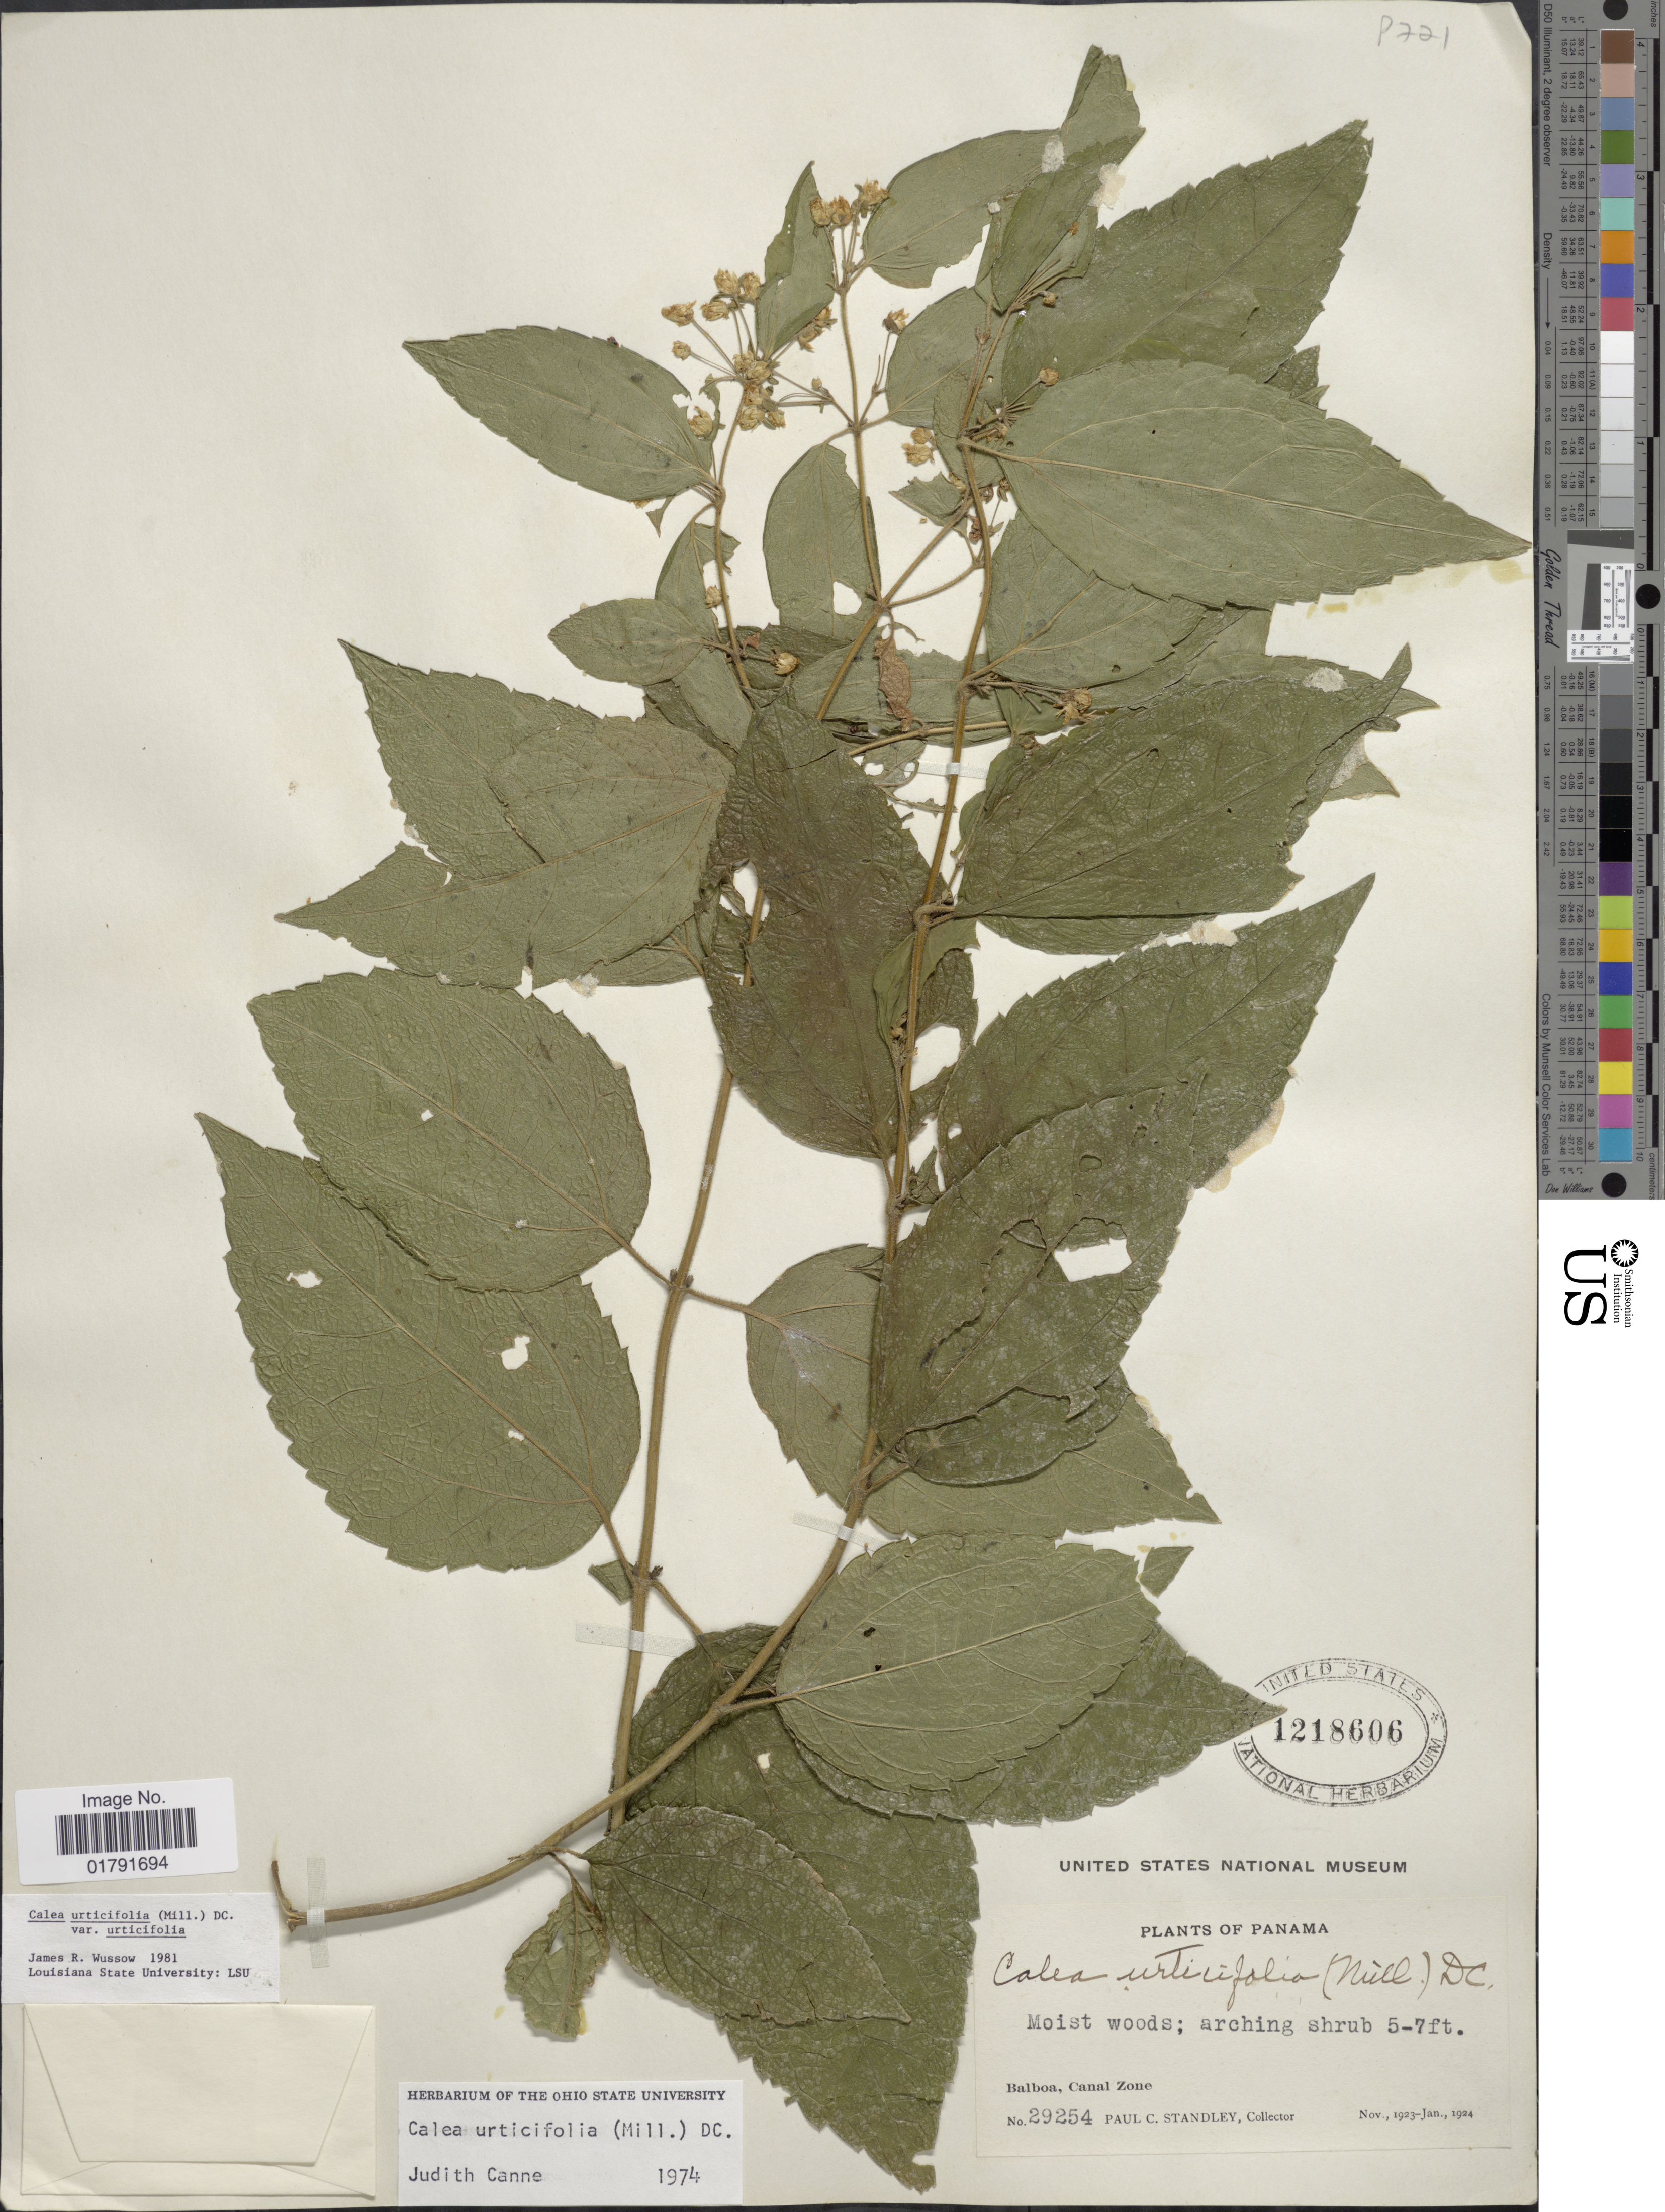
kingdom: Plantae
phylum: Tracheophyta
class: Magnoliopsida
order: Asterales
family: Asteraceae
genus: Calea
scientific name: Calea urticifolia var. urticifolia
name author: (Mill.) DC.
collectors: P. C. Standley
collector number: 29254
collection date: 1923-11/1924-01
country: Panama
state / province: Colón / Panamá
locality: Canal Zone, Moist woods, Balboa.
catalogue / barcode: US 1218606